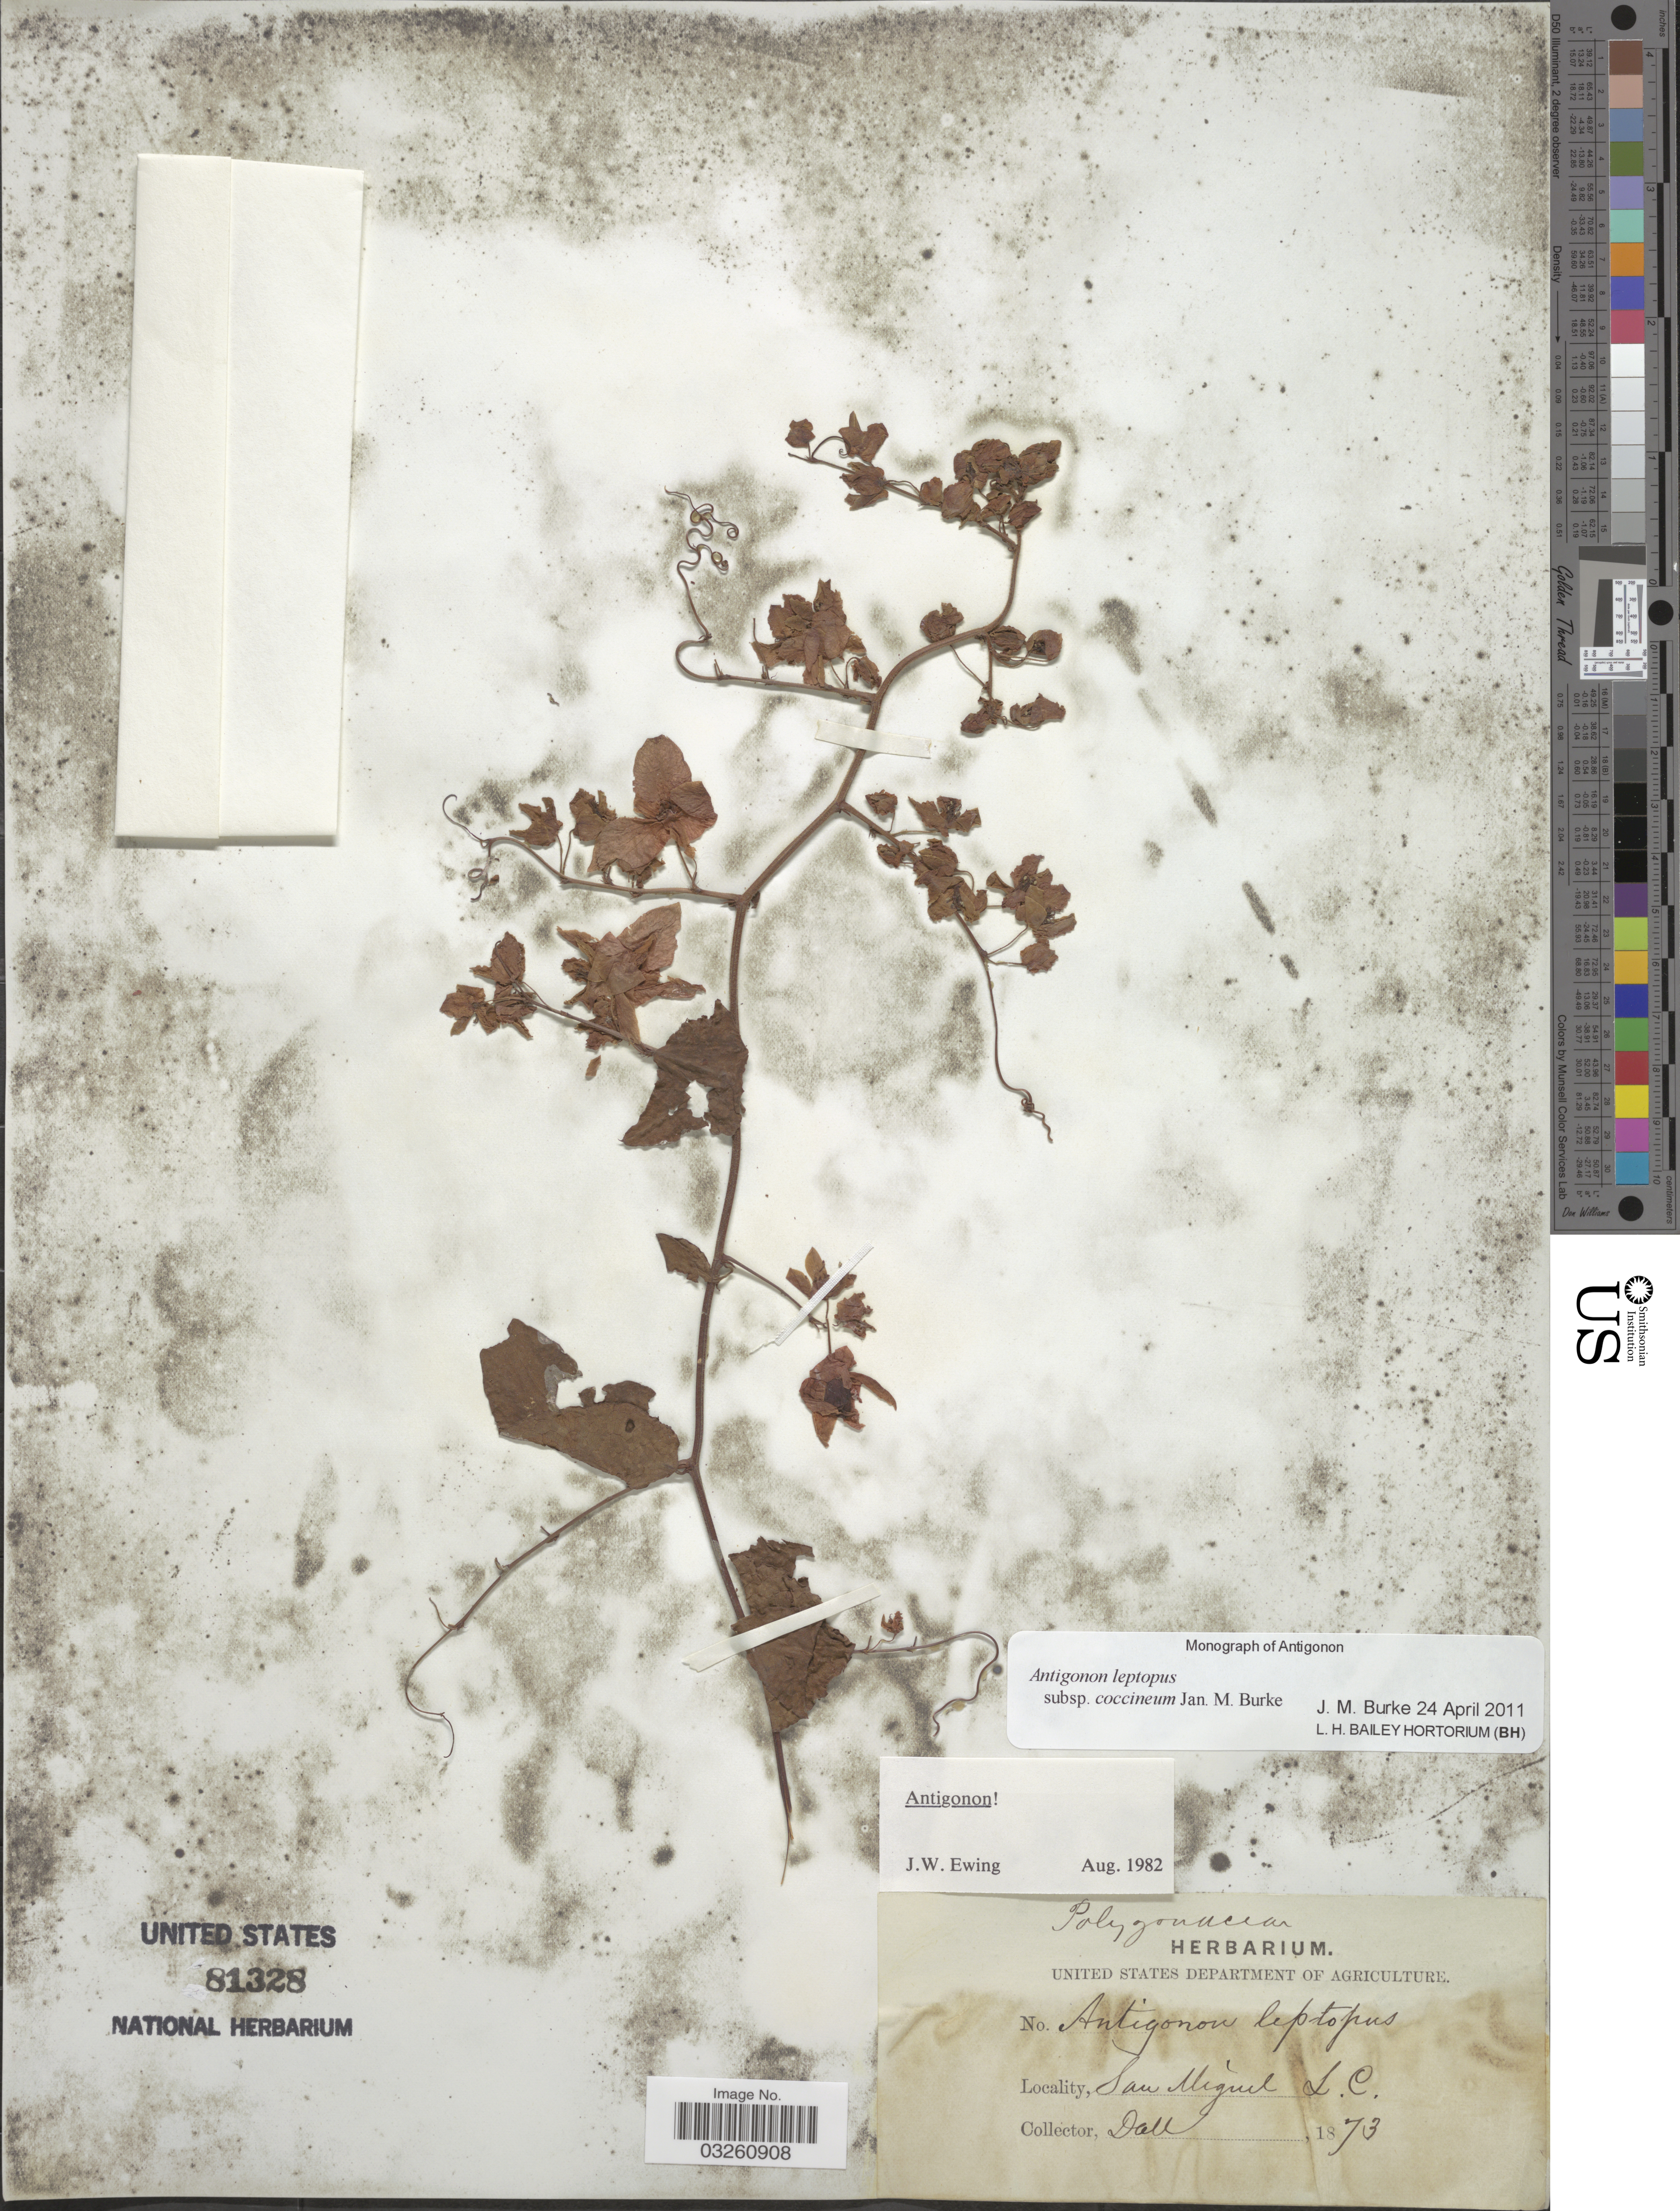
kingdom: Plantae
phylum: Tracheophyta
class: Magnoliopsida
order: Caryophyllales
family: Polygonaceae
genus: Antigonon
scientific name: Antigonon leptopus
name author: Hook. & Arn.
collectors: -. Dall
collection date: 1873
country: Mexico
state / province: Baja California Norte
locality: San Miguel. L.C.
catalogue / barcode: US 81328